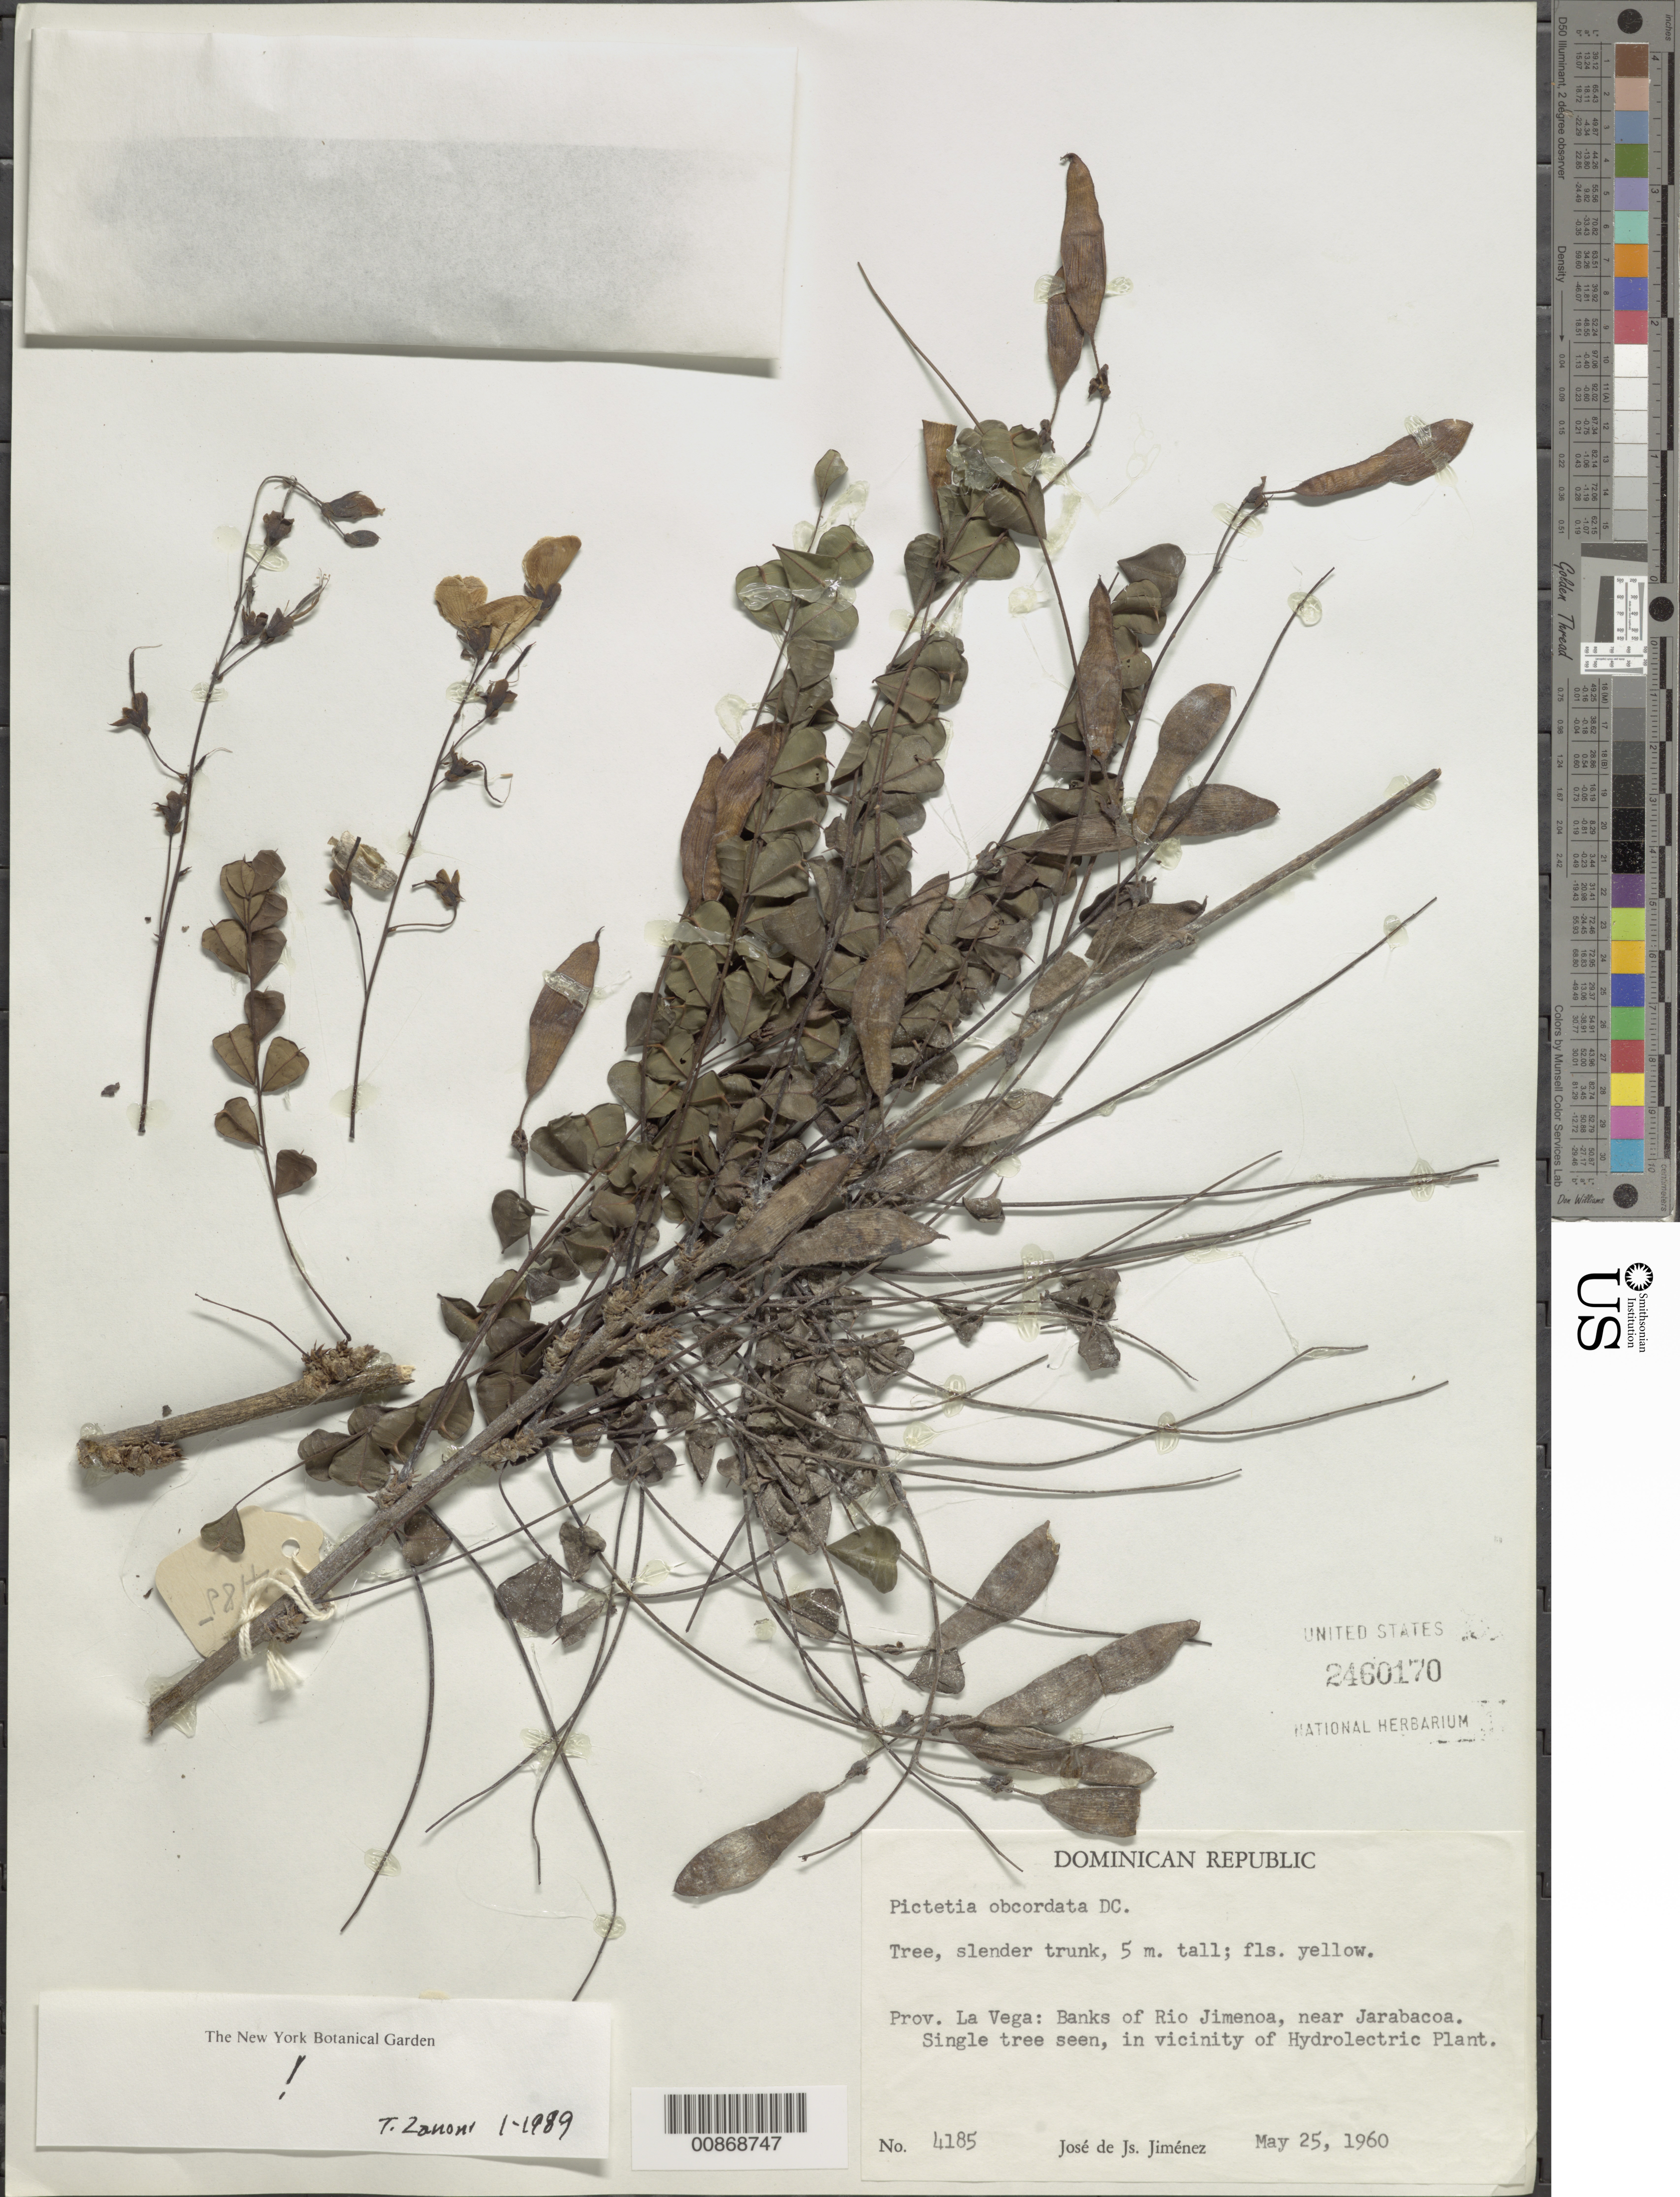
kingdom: Plantae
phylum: Tracheophyta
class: Magnoliopsida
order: Fabales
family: Fabaceae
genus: Pictetia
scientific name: Pictetia obcordata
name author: DC.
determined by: Zanoni, T. A., (NY), New York Botanical Garden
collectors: J. J. Jiménez Almonte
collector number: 4185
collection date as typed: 25 May 1960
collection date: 1960-05-25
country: Dominican Republic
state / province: La Vega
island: Hispaniola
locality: Banks of Río Jimenoa, near Jarabacoa. In vicinity of Hydroelectric Plant.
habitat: Banks of river.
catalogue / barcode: US 2460170